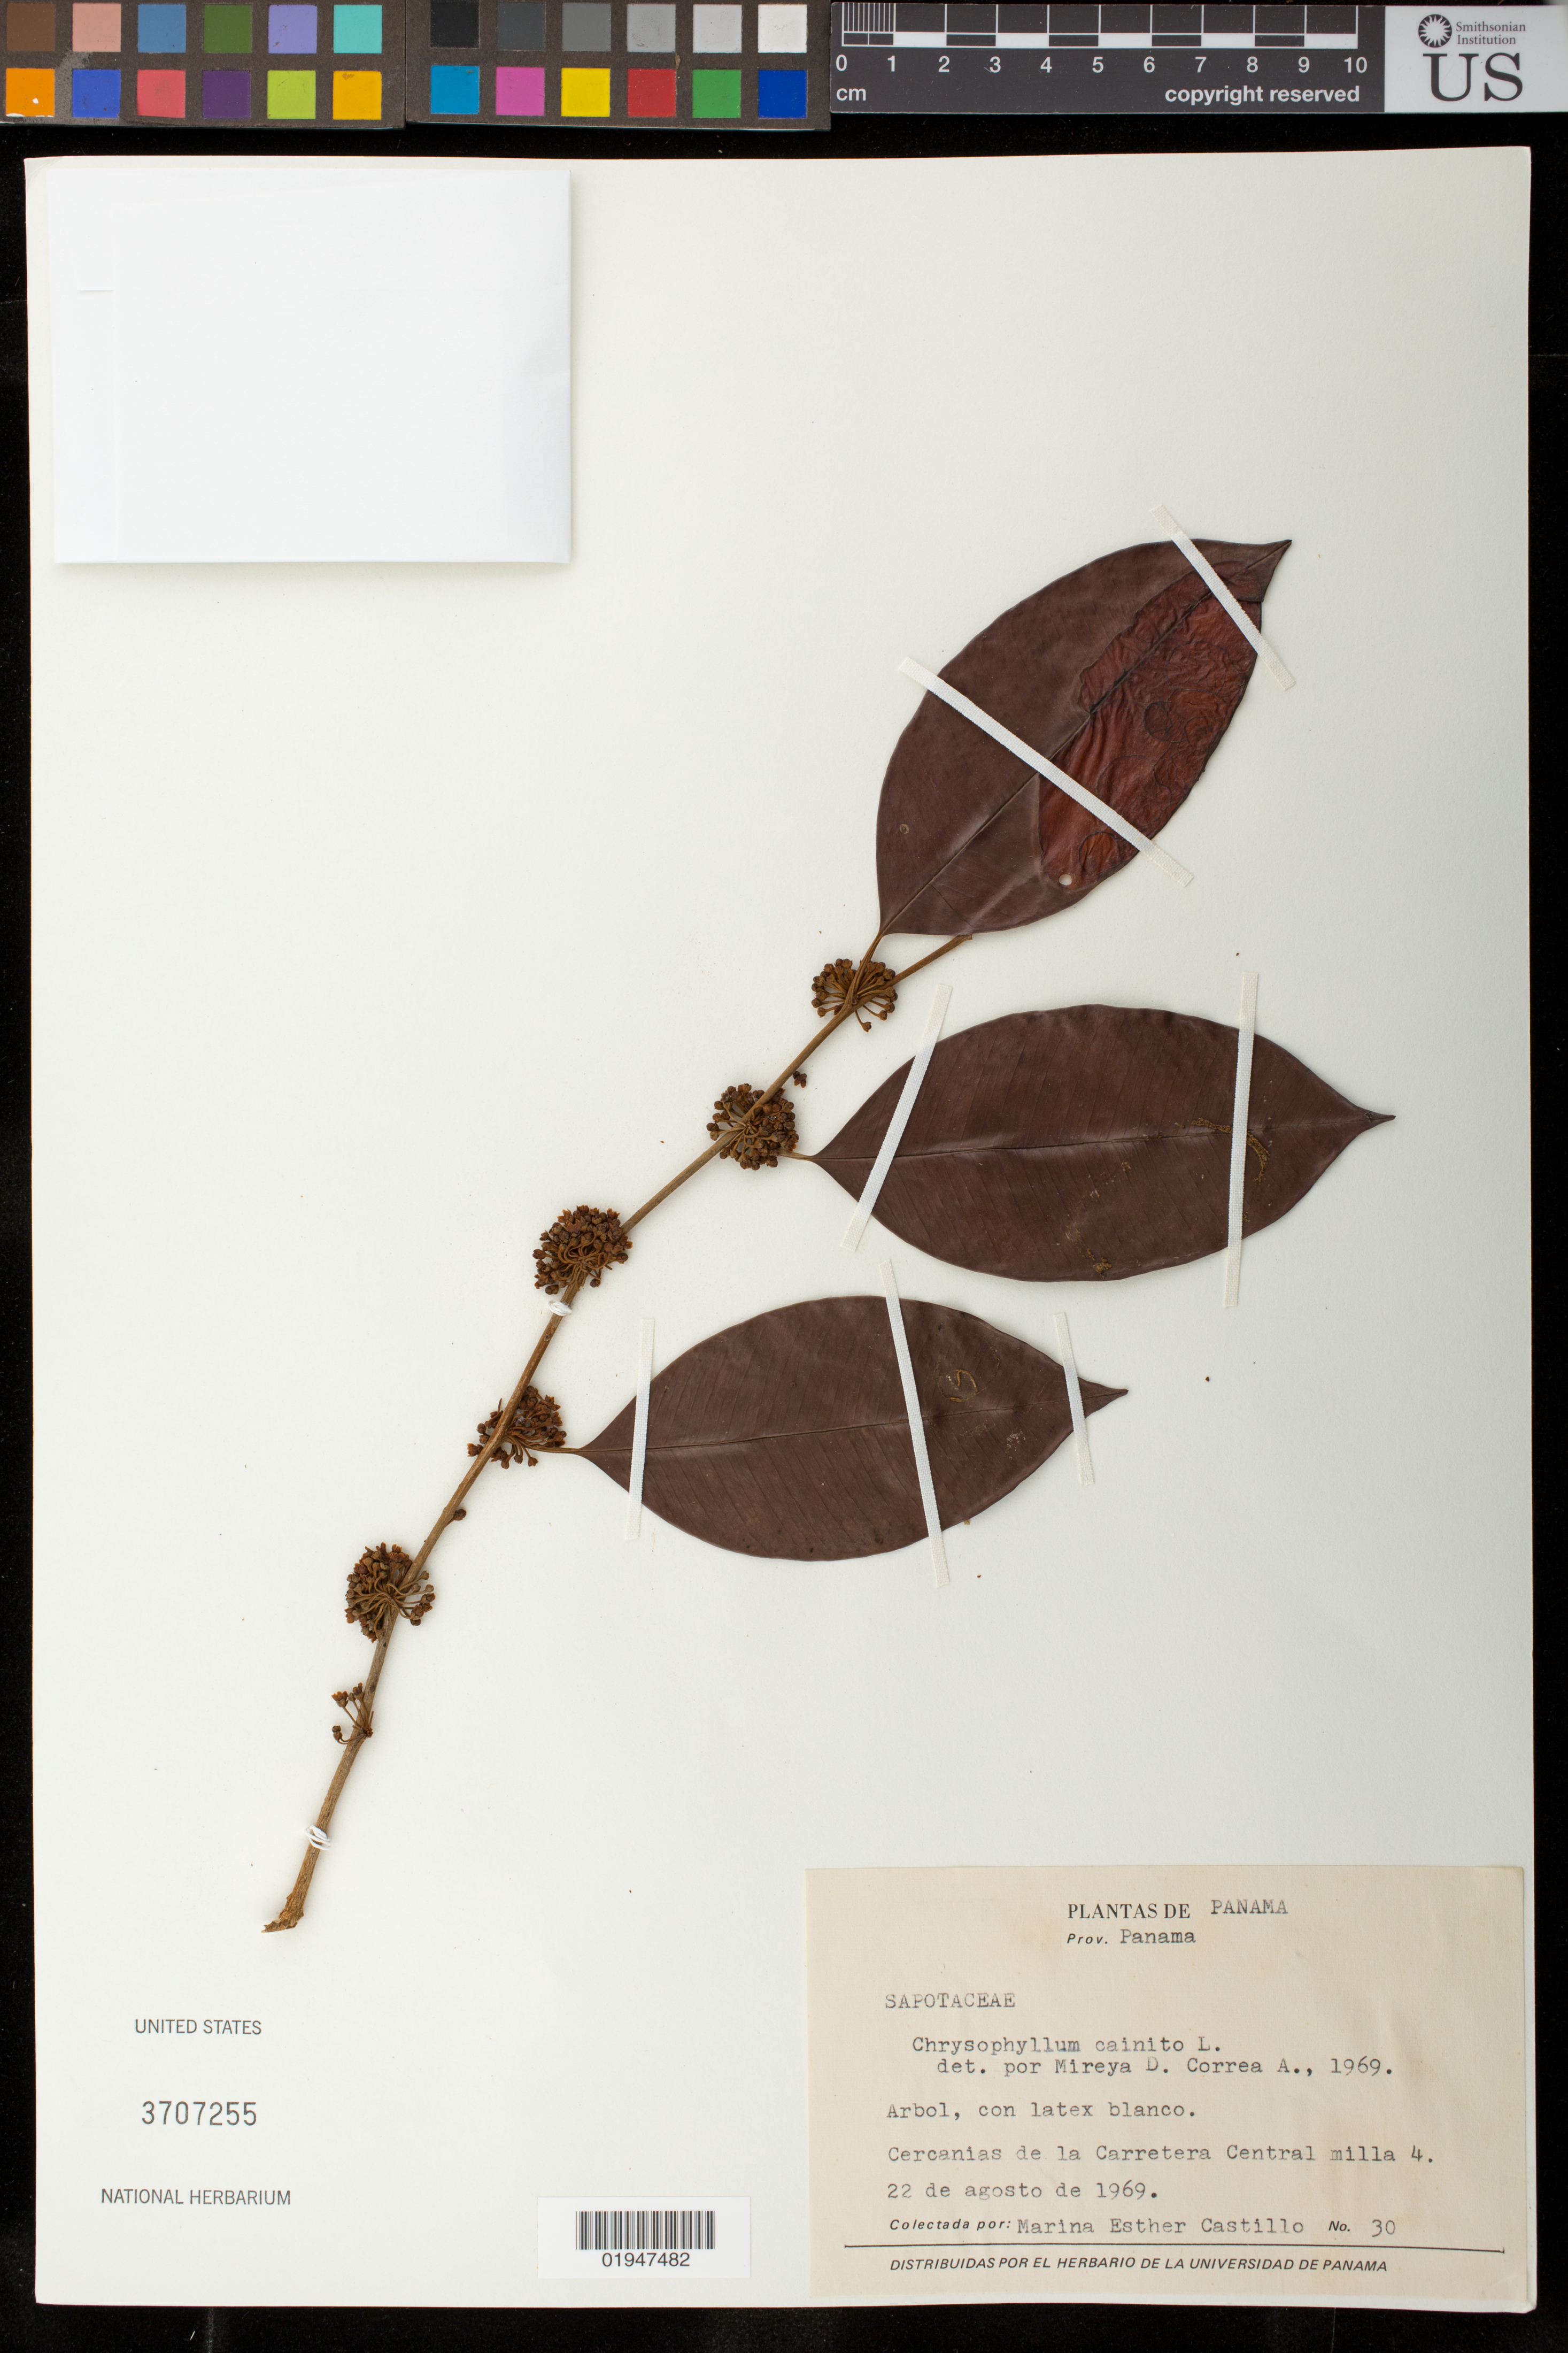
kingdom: Plantae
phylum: Tracheophyta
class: Magnoliopsida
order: Ericales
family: Sapotaceae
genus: Chrysophyllum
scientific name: Chrysophyllum cainito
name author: L.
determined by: Corrêa-A., M. D.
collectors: M. Castillo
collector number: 30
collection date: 1969-08-22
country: Panama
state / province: Panamá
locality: Carretera Central milla 4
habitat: Cercanias de la carretera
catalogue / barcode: US 3707255